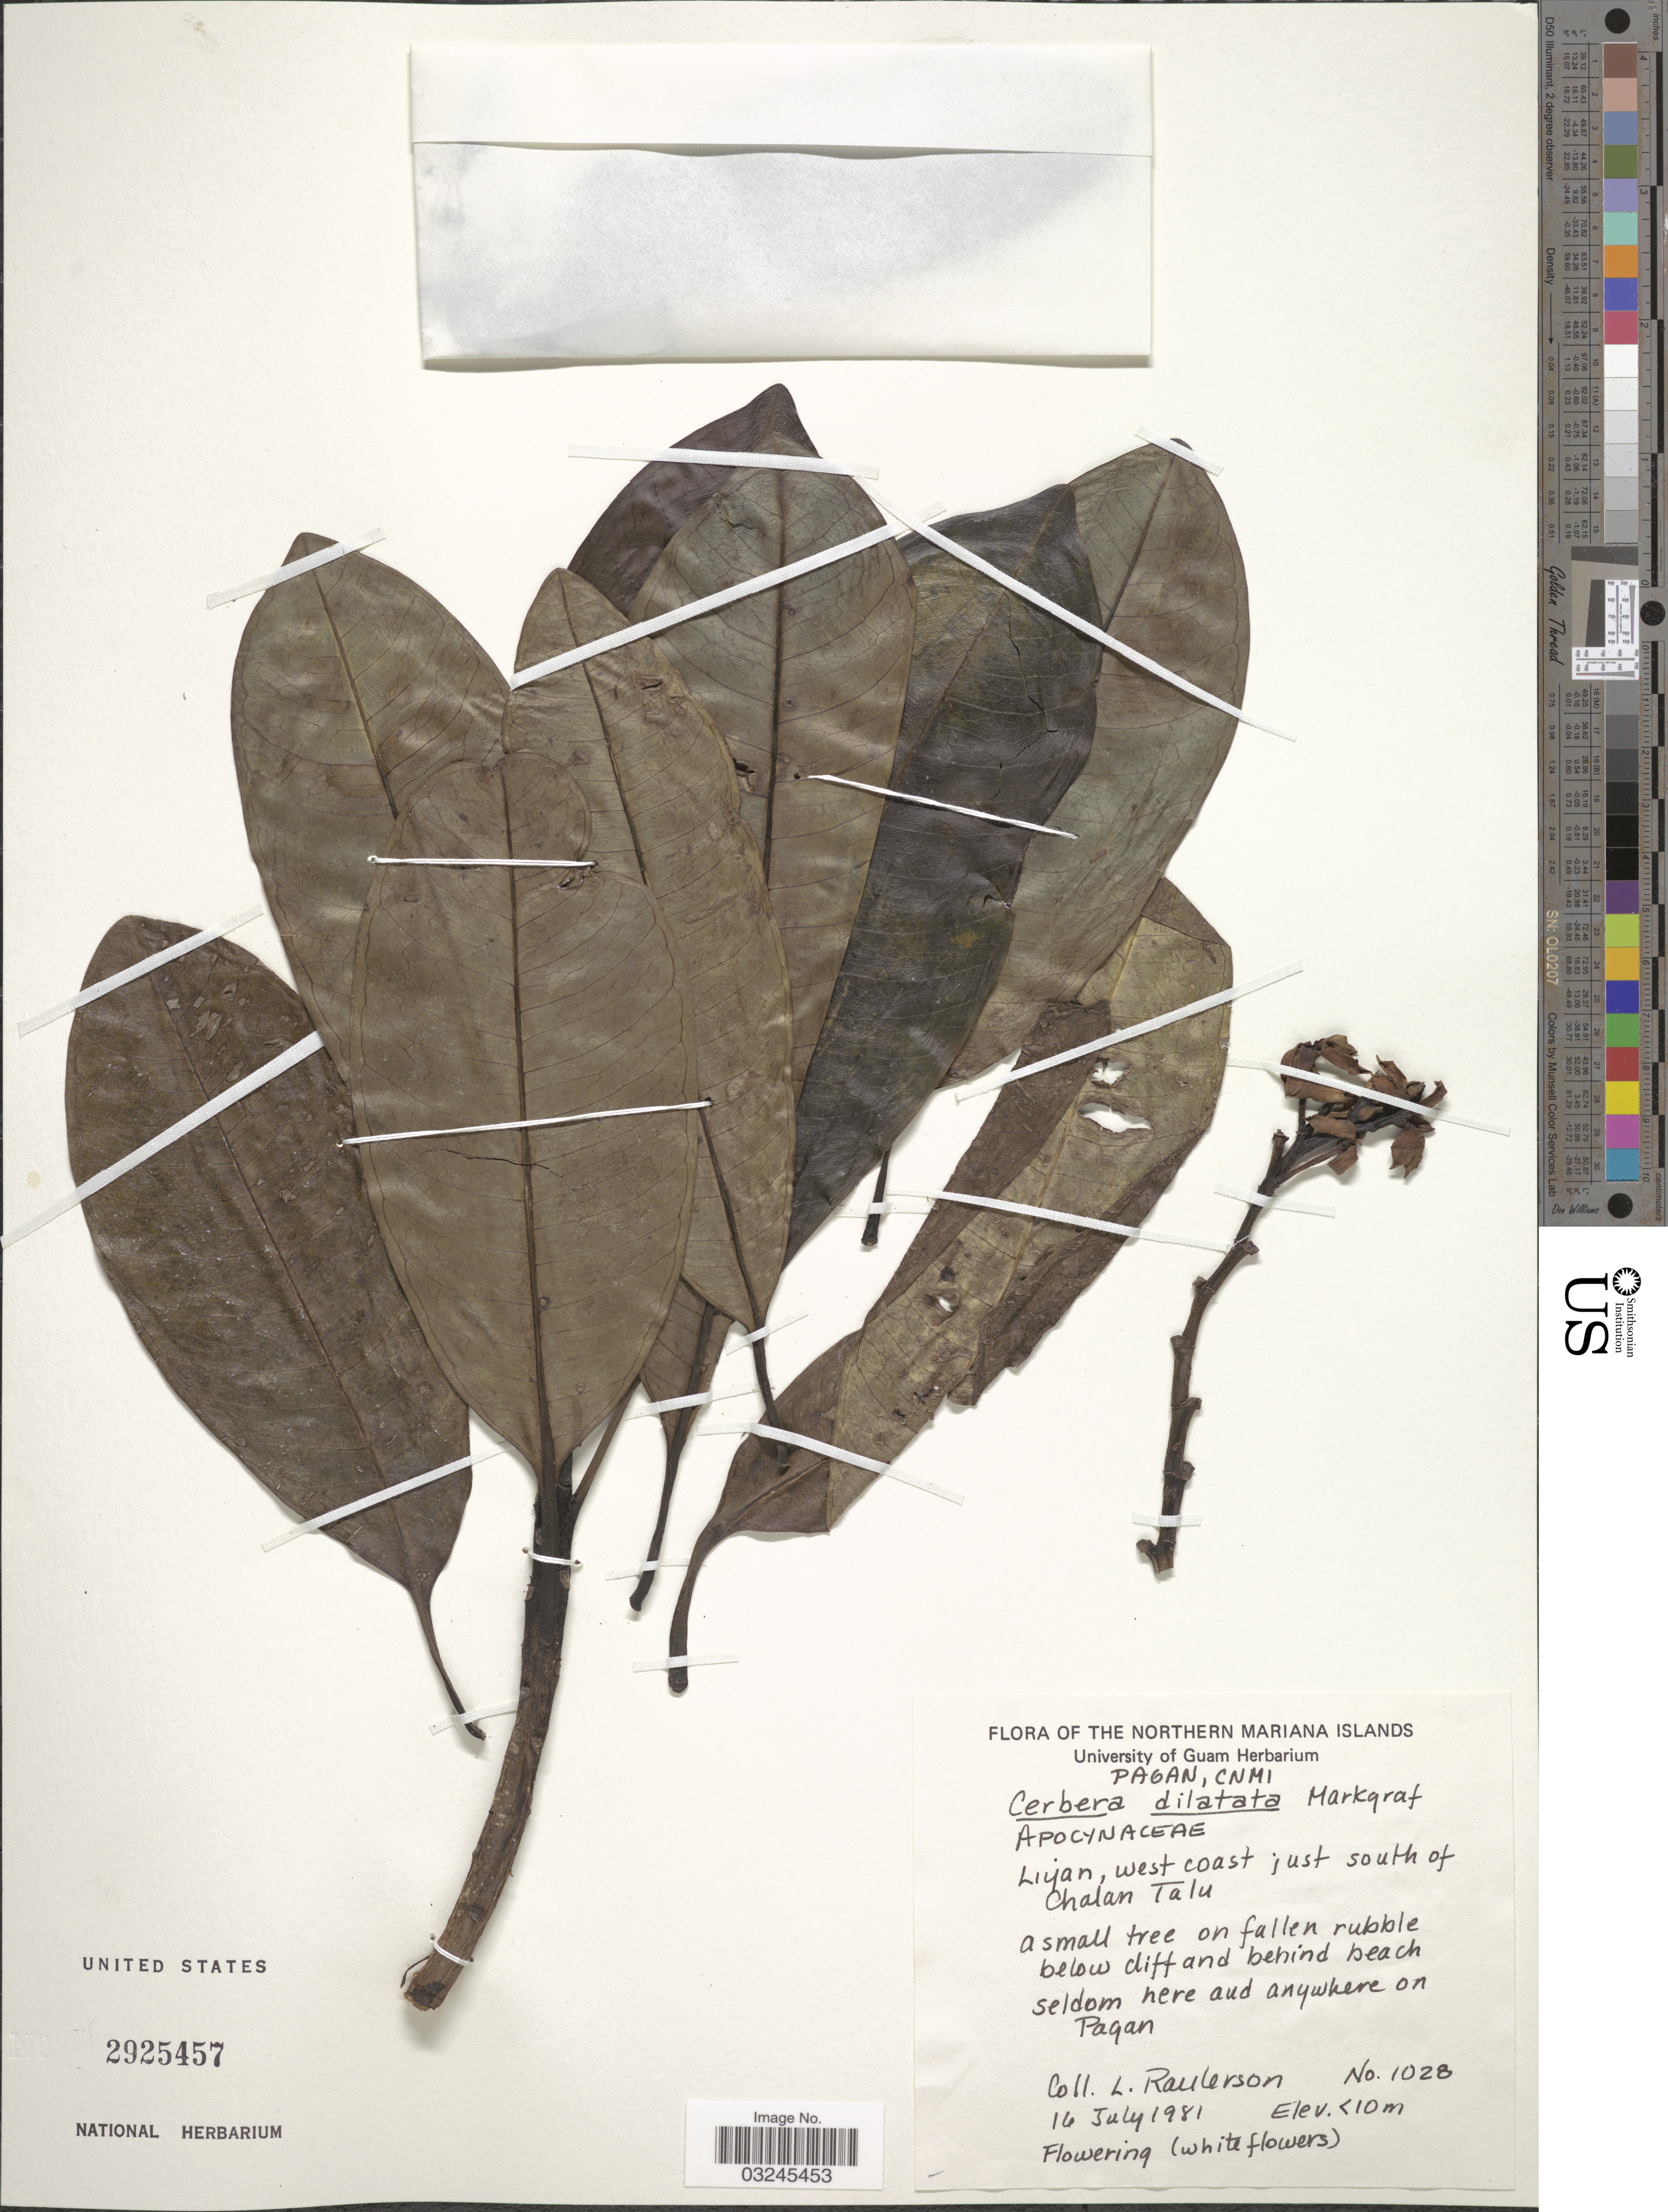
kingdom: Plantae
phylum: Tracheophyta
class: Magnoliopsida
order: Gentianales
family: Apocynaceae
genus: Cerbera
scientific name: Cerbera odollam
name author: Gaertn.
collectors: L. Raulerson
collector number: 1028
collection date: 1981-07-16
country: Northern Mariana Islands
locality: Pagan, CNMI. Liyan, west coast just south of Chalan Talu.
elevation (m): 10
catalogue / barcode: US 2925457